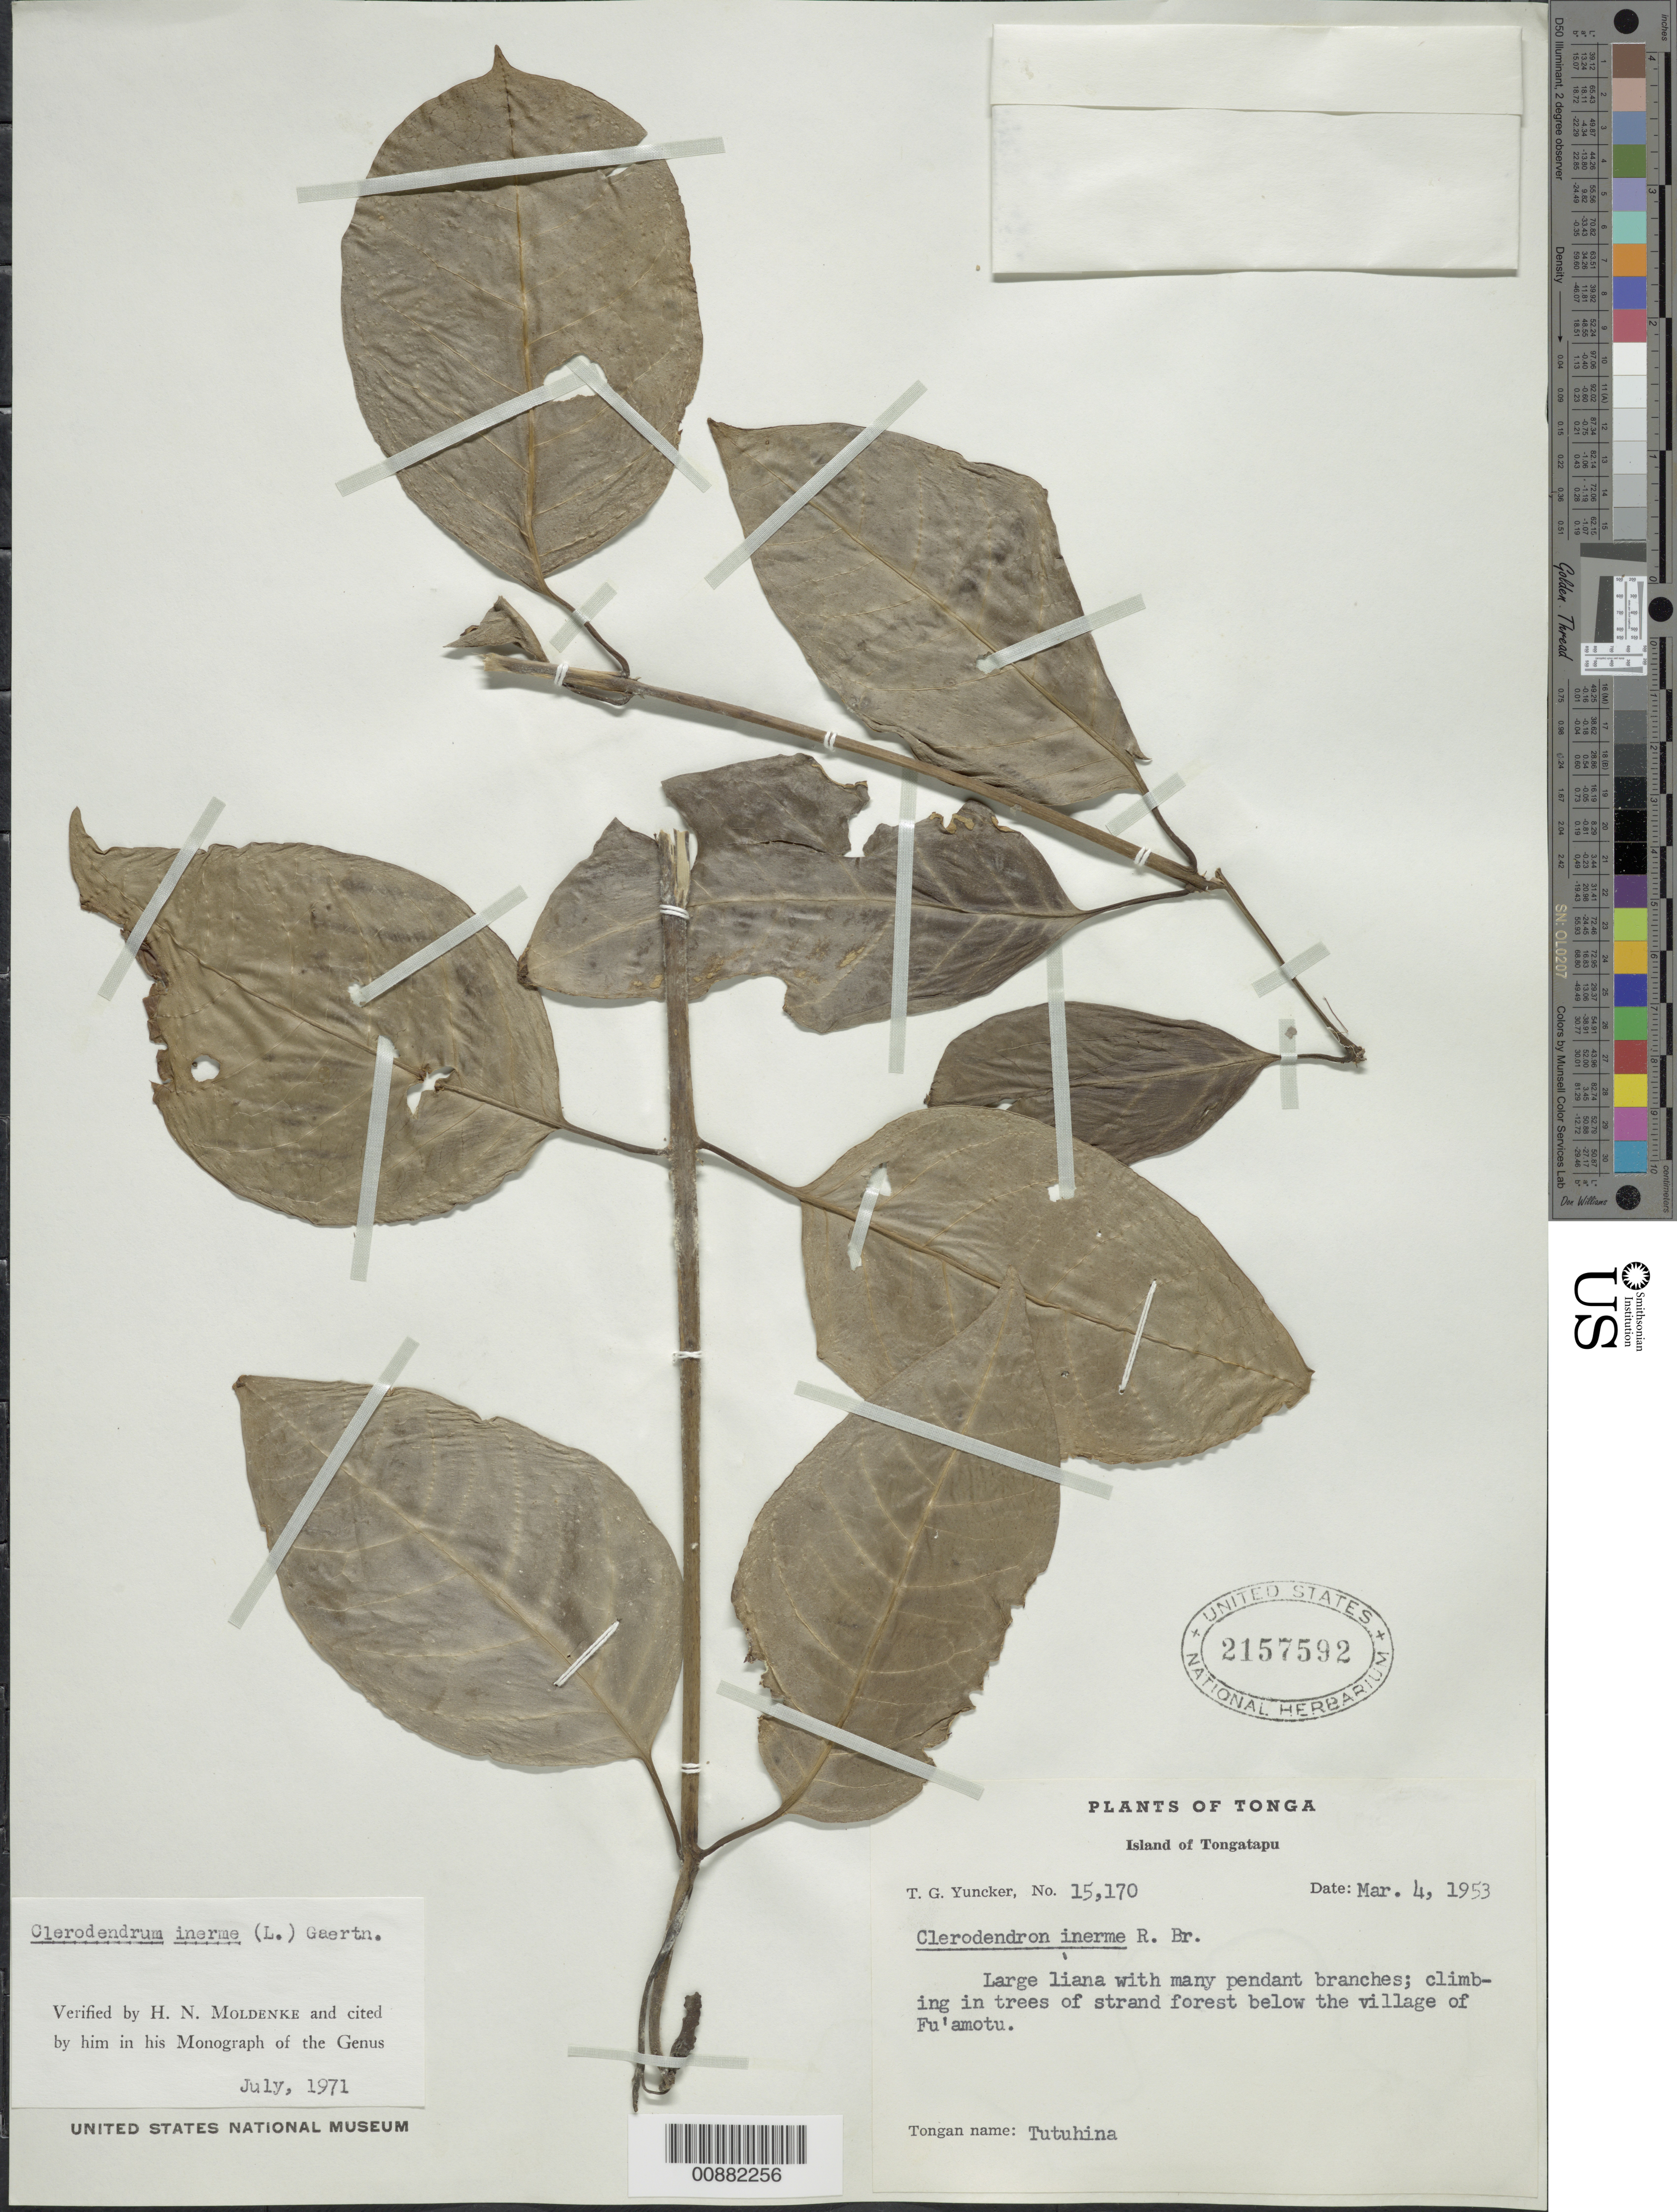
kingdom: Plantae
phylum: Tracheophyta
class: Magnoliopsida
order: Lamiales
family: Lamiaceae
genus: Clerodendrum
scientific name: Clerodendrum inerme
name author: (L.) Gaertn.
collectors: T. G. Yuncker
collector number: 15170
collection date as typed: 04 Mar 1953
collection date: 1953-03-04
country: Tonga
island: Tongatapu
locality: Island of Tongatapu. In trees of strand forest below the village of Fu'amotu.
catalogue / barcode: US 2157592